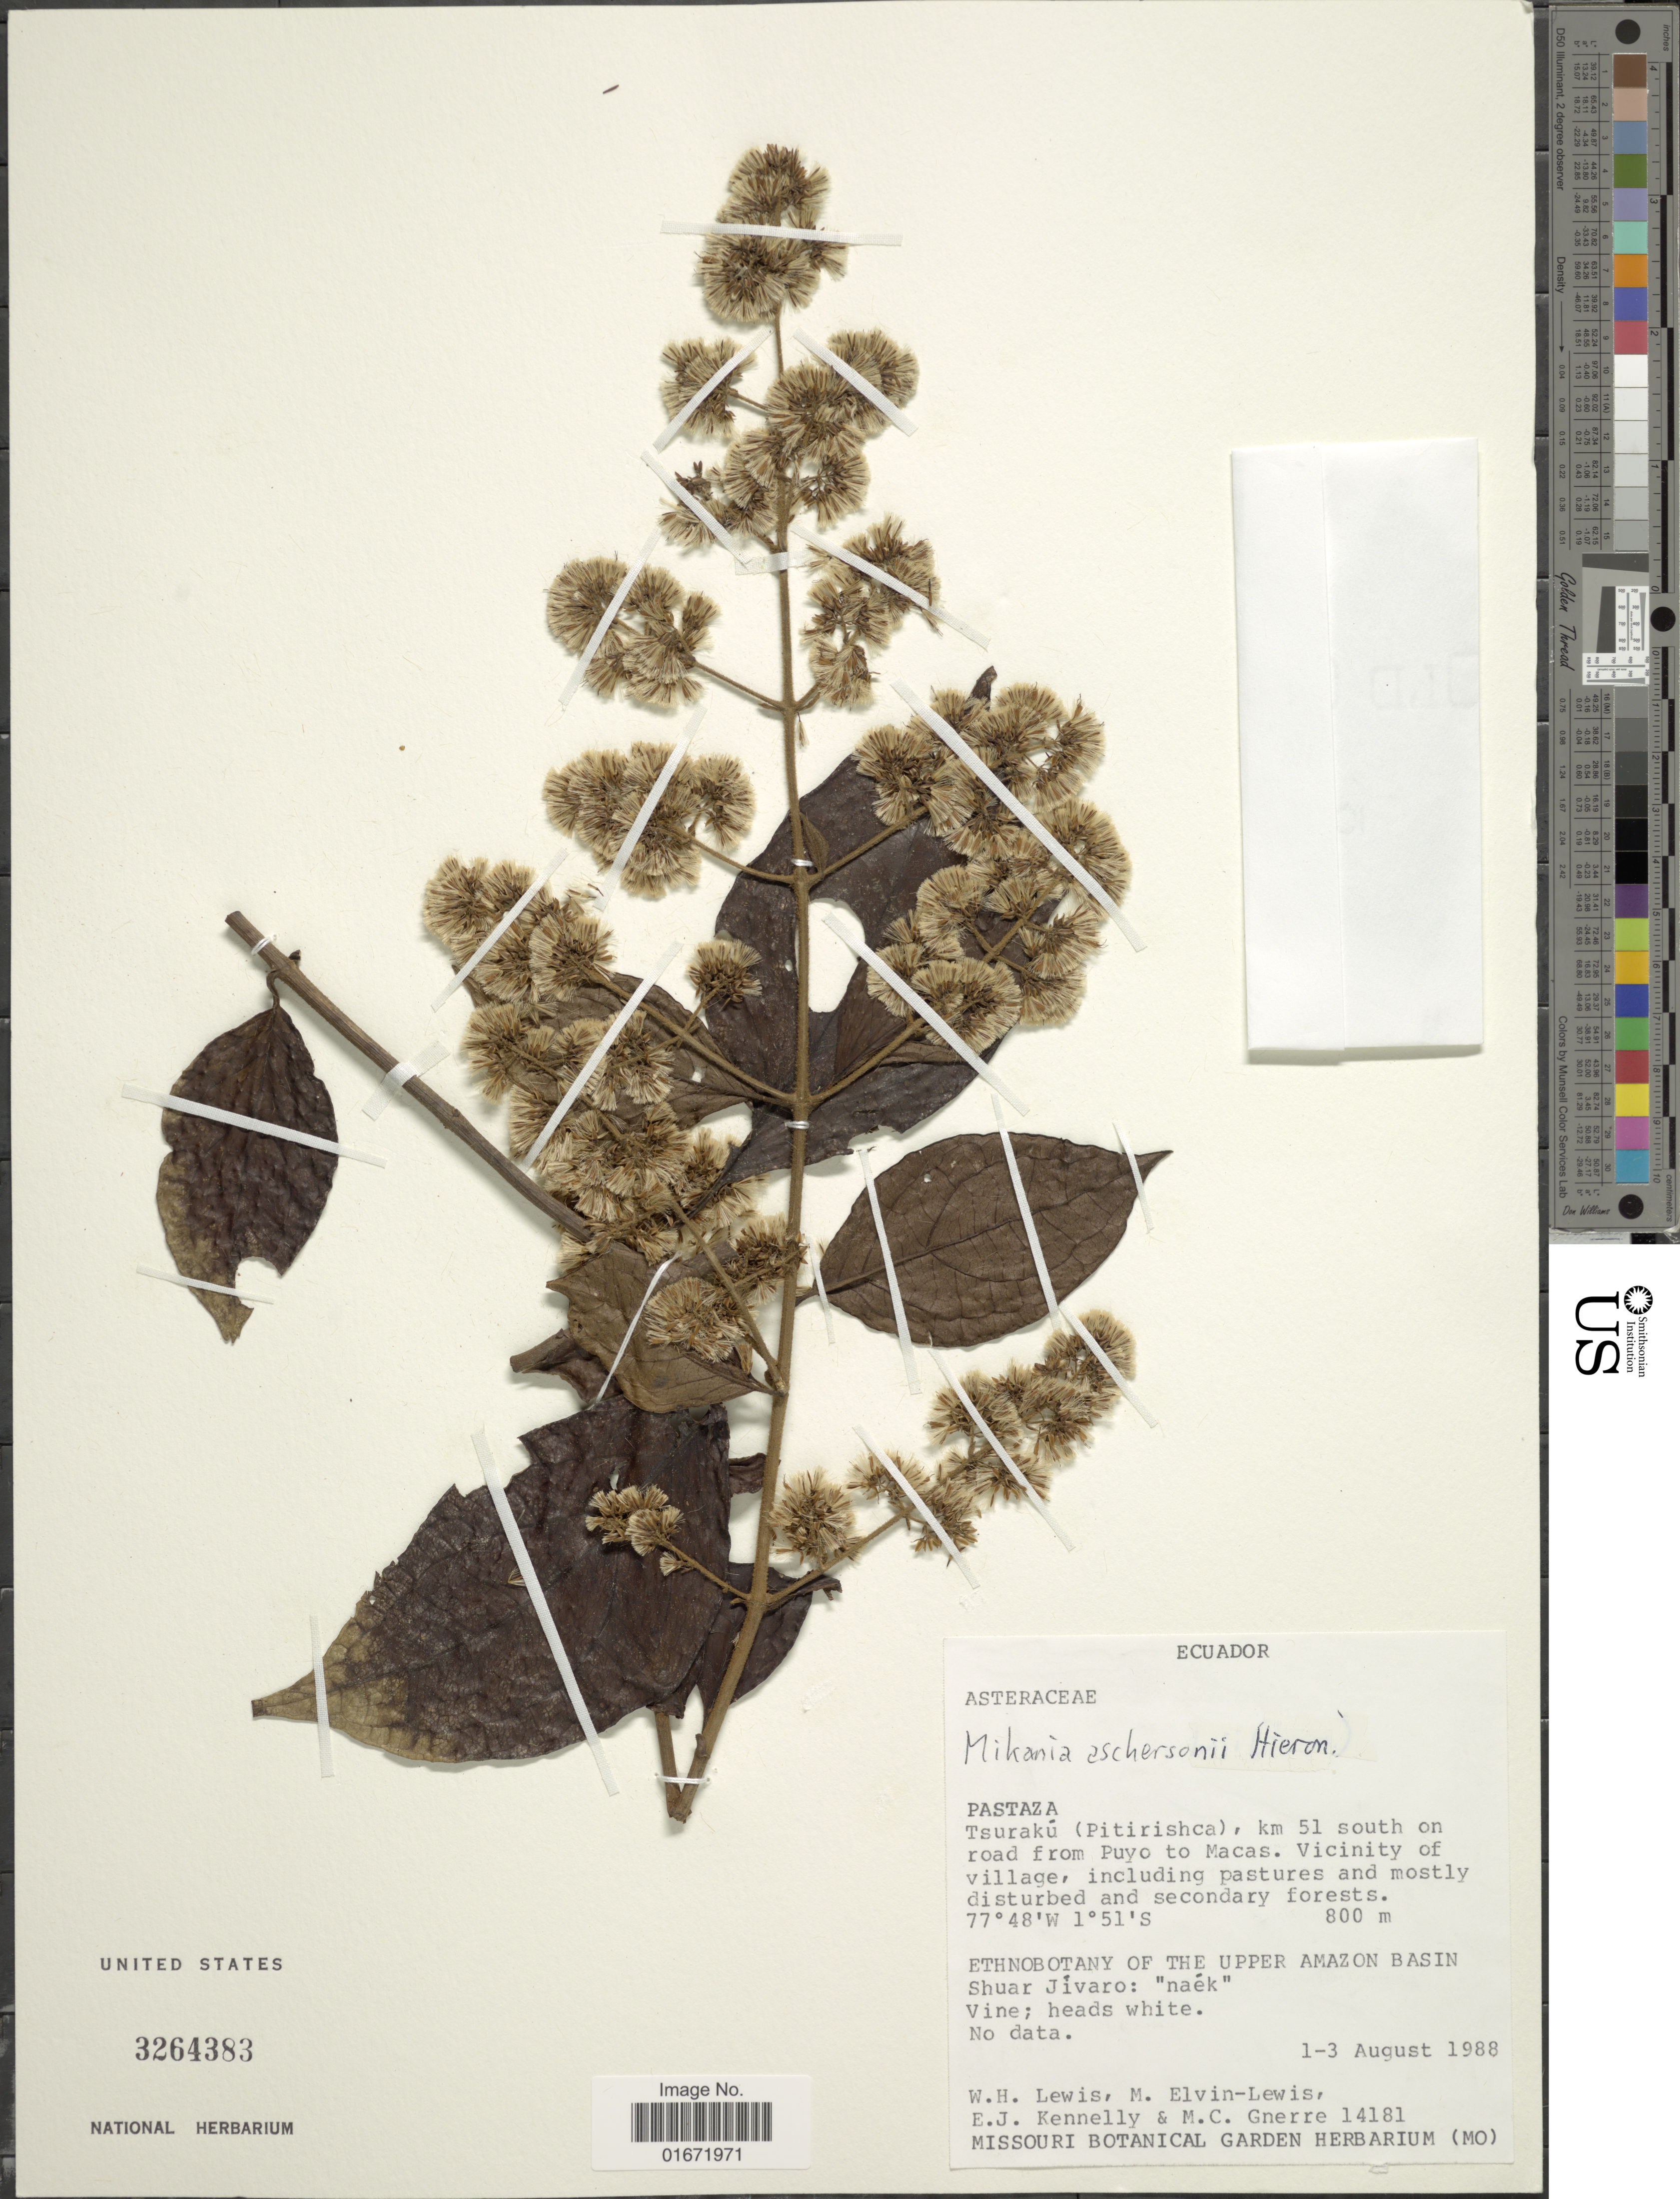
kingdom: Plantae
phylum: Tracheophyta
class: Magnoliopsida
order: Asterales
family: Asteraceae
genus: Mikania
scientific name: Mikania nigropunctulata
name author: Hieron.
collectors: W. H. Lewis, M. Elvin-Lewis, E. Kennelly & M. Gnerre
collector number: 14181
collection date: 1988-08-01/1988-08-03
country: Ecuador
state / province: Pastaza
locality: Pastaza. Tsurakú (Pitirishca), km 51 south on road from Puyo to Macas. Vicinity of village, including pastures and mostly disturbed and secondary forests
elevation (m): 800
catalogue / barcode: US 3264383